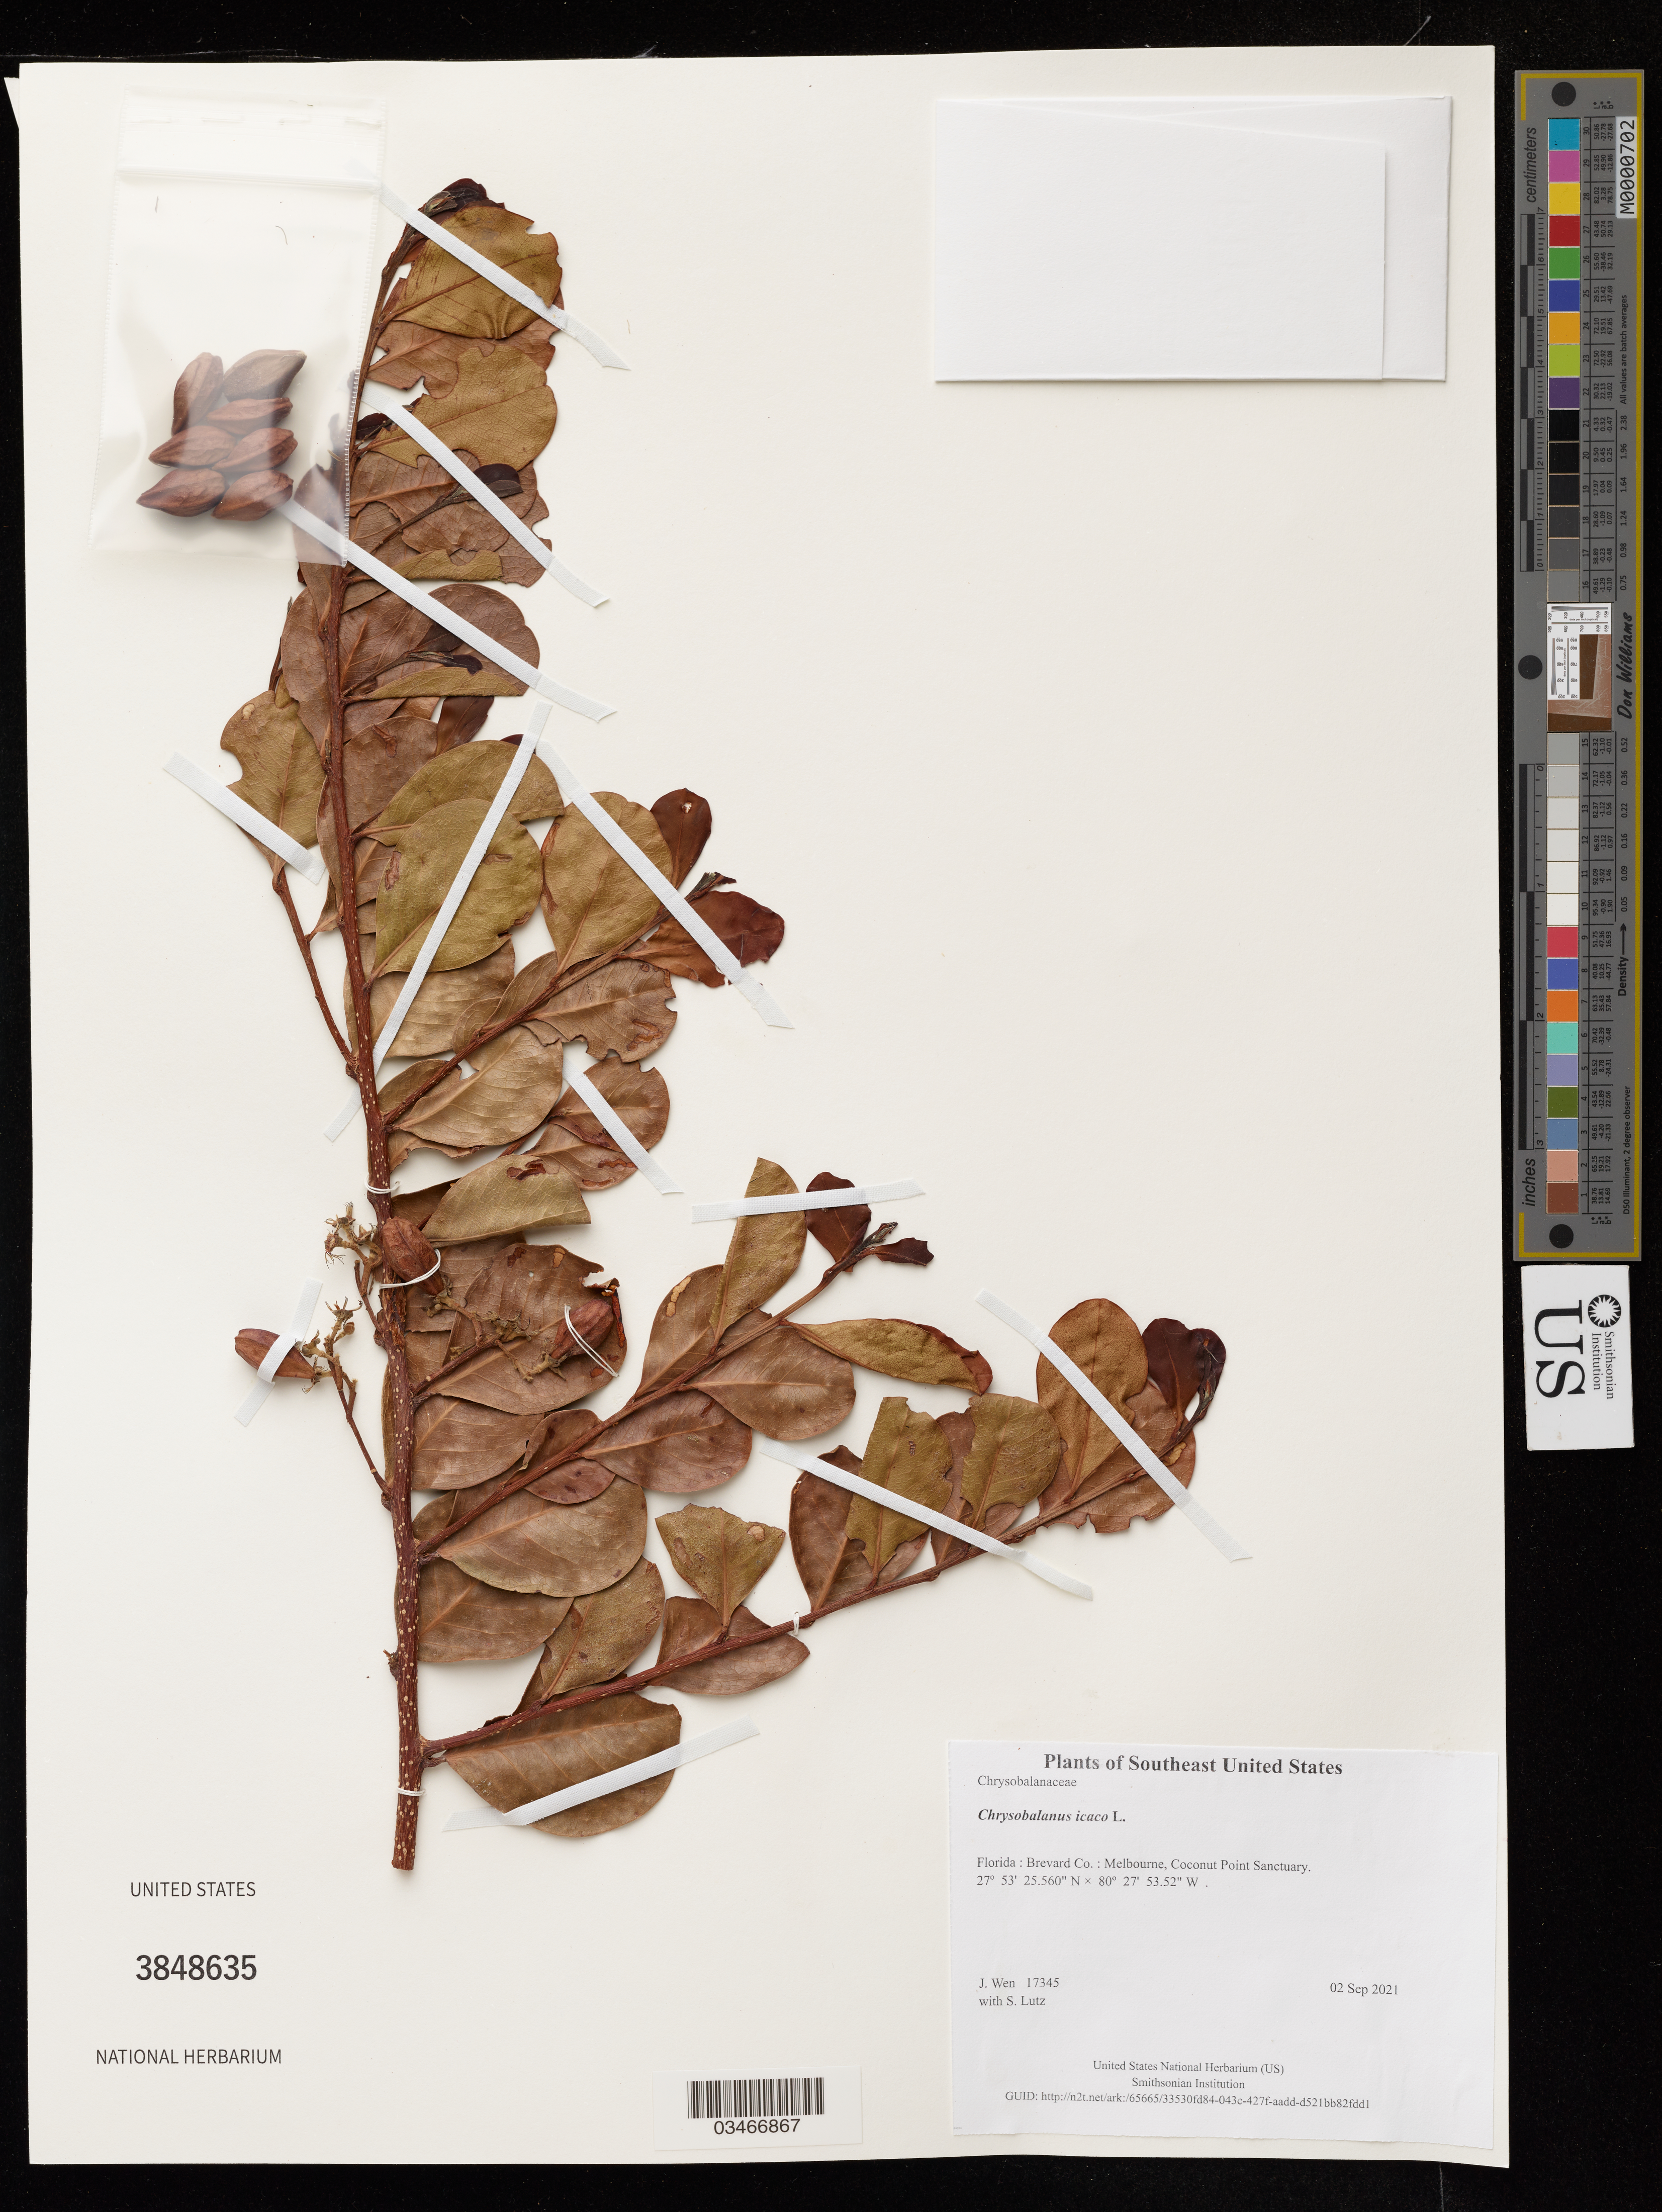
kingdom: Plantae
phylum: Tracheophyta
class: Magnoliopsida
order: Malpighiales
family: Chrysobalanaceae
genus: Chrysobalanus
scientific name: Chrysobalanus icaco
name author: L.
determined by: Wen, Jun, (BOT), Smithsonian Institution - National Museum of Natural History (UNITED STATES)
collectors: J. Wen & S. Lutz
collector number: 17345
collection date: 2021-09-02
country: United States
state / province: Florida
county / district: Brevard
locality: Melbourne, Coconut Point Sanctuary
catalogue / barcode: US 3848635